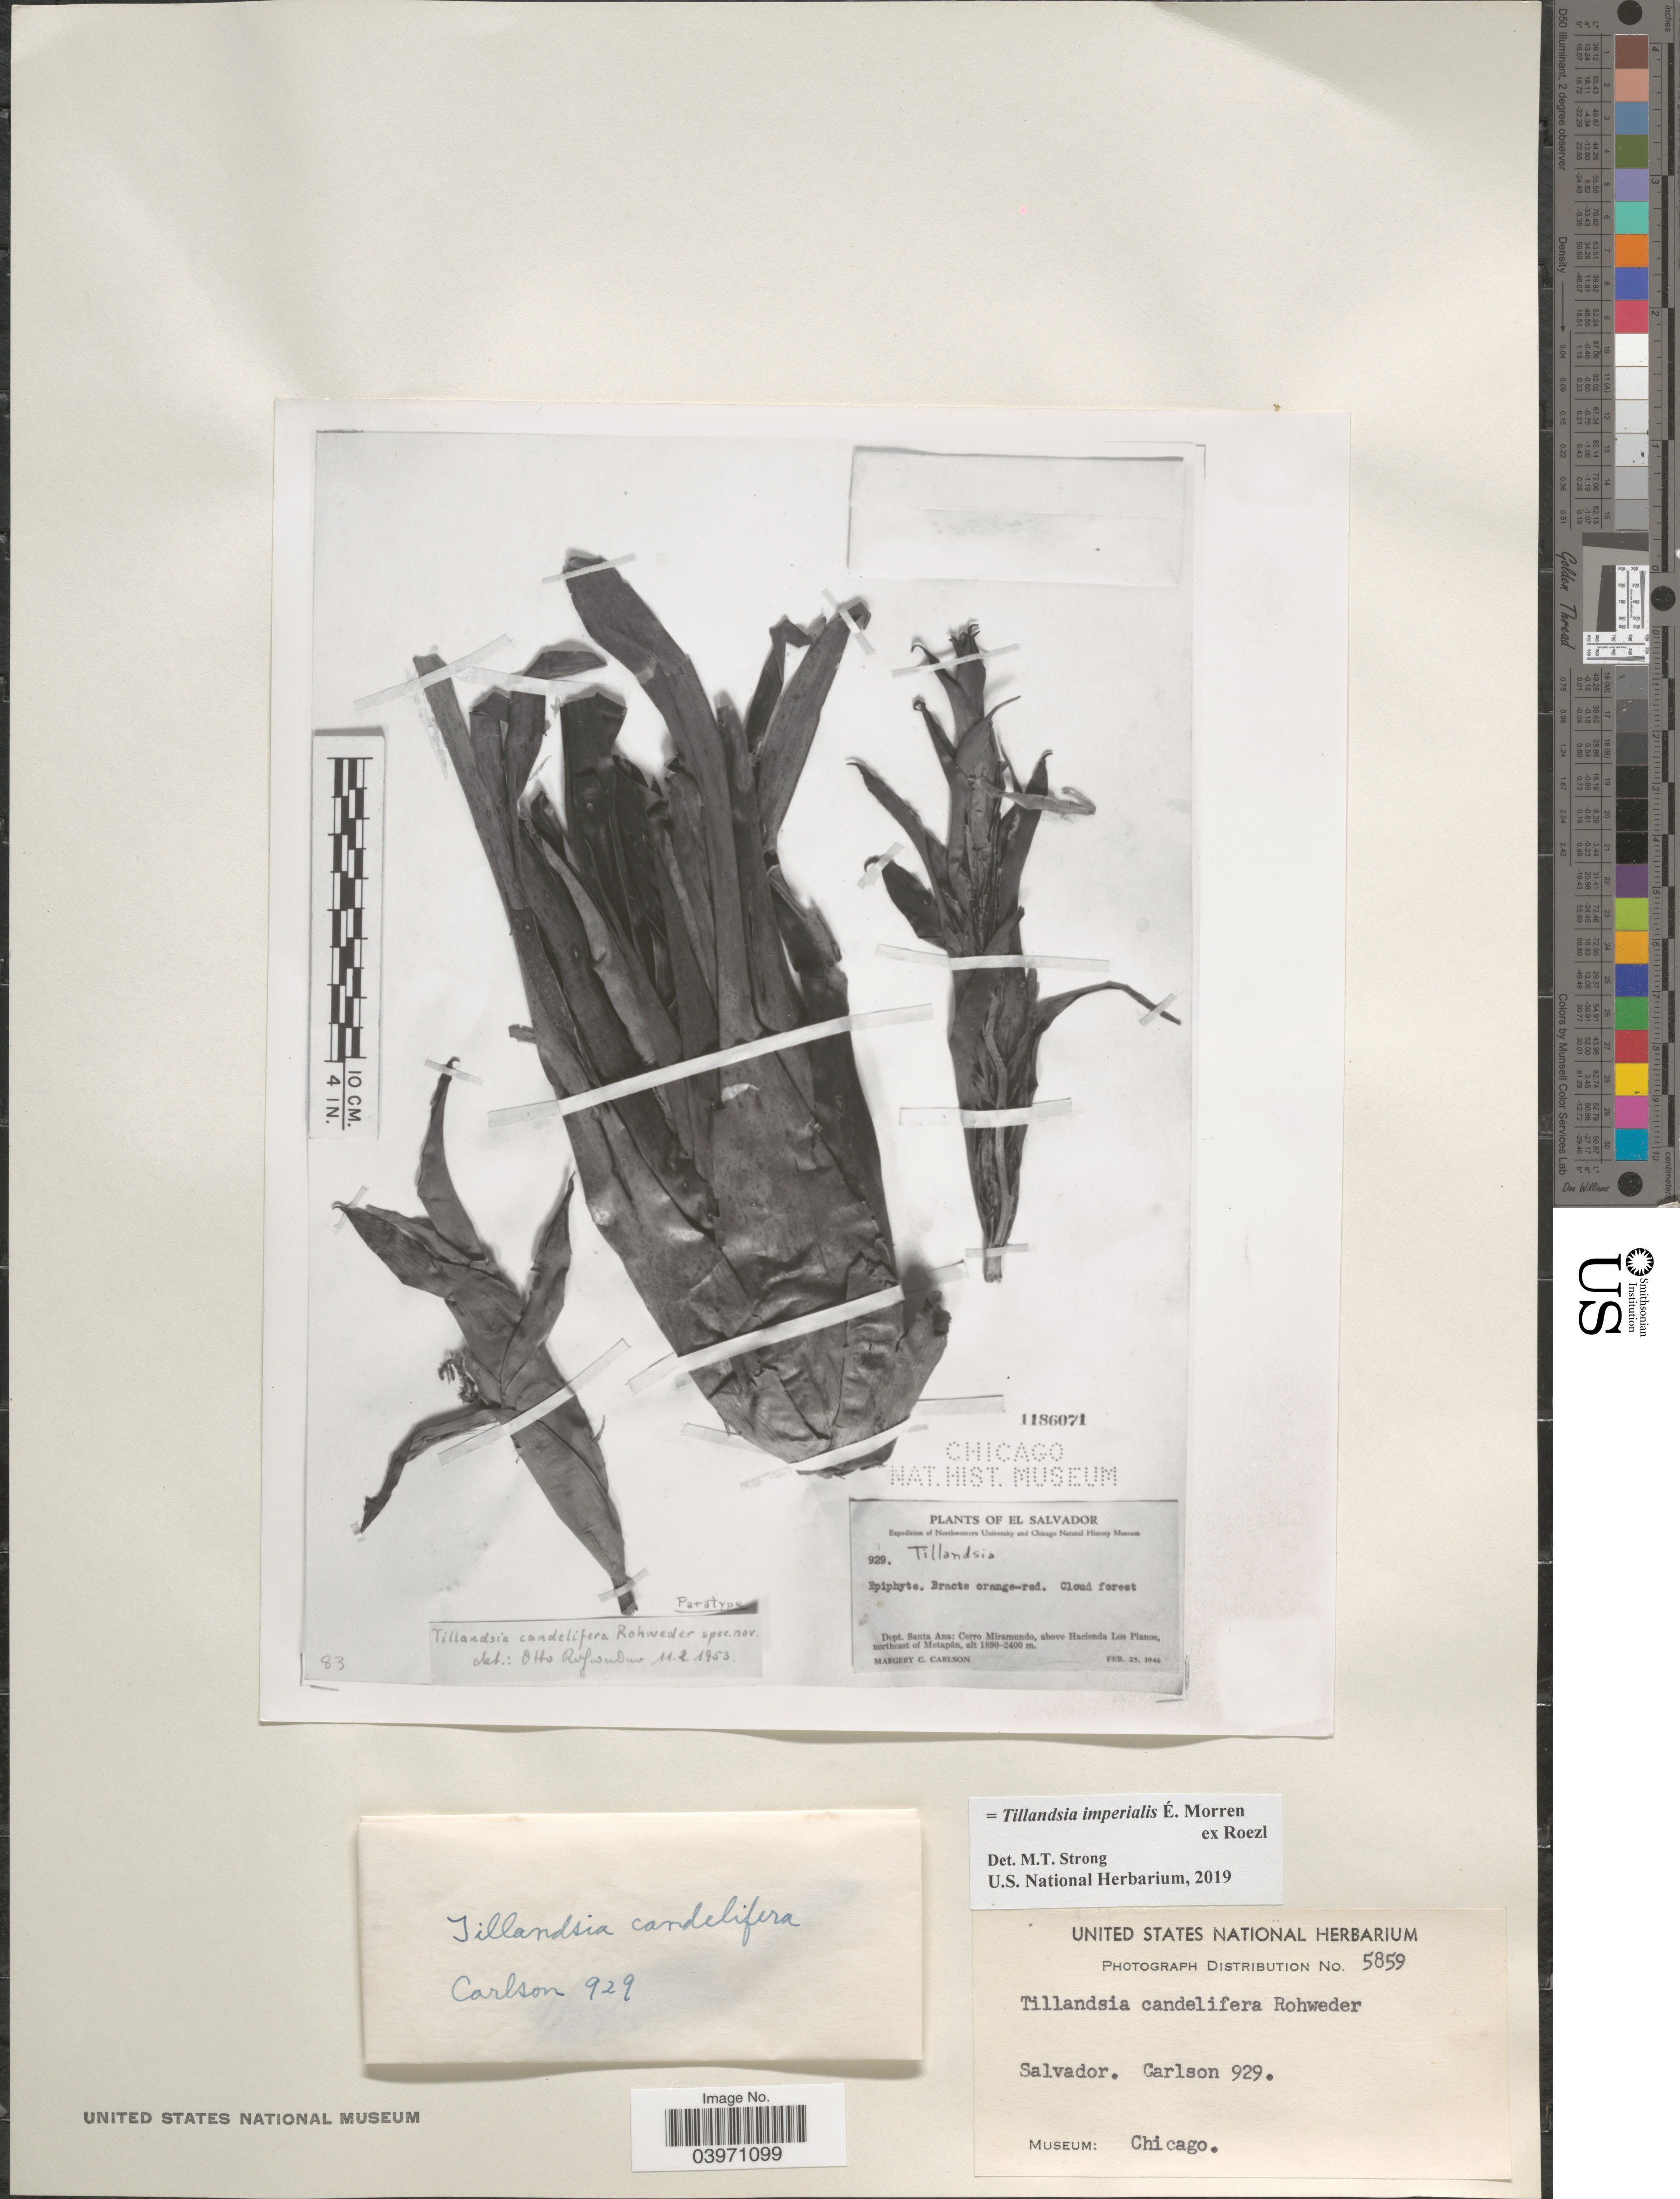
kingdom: Plantae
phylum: Tracheophyta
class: Liliopsida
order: Poales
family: Bromeliaceae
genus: Tillandsia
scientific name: Tillandsia imperialis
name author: É. Morren & Mez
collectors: M. C. Carlson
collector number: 929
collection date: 1946-02-25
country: El Salvador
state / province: Santa Ana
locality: Dept. Santa Ana: Cerro Miramundo above Hacienda Los Planos, northeast of Metapán.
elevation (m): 1890